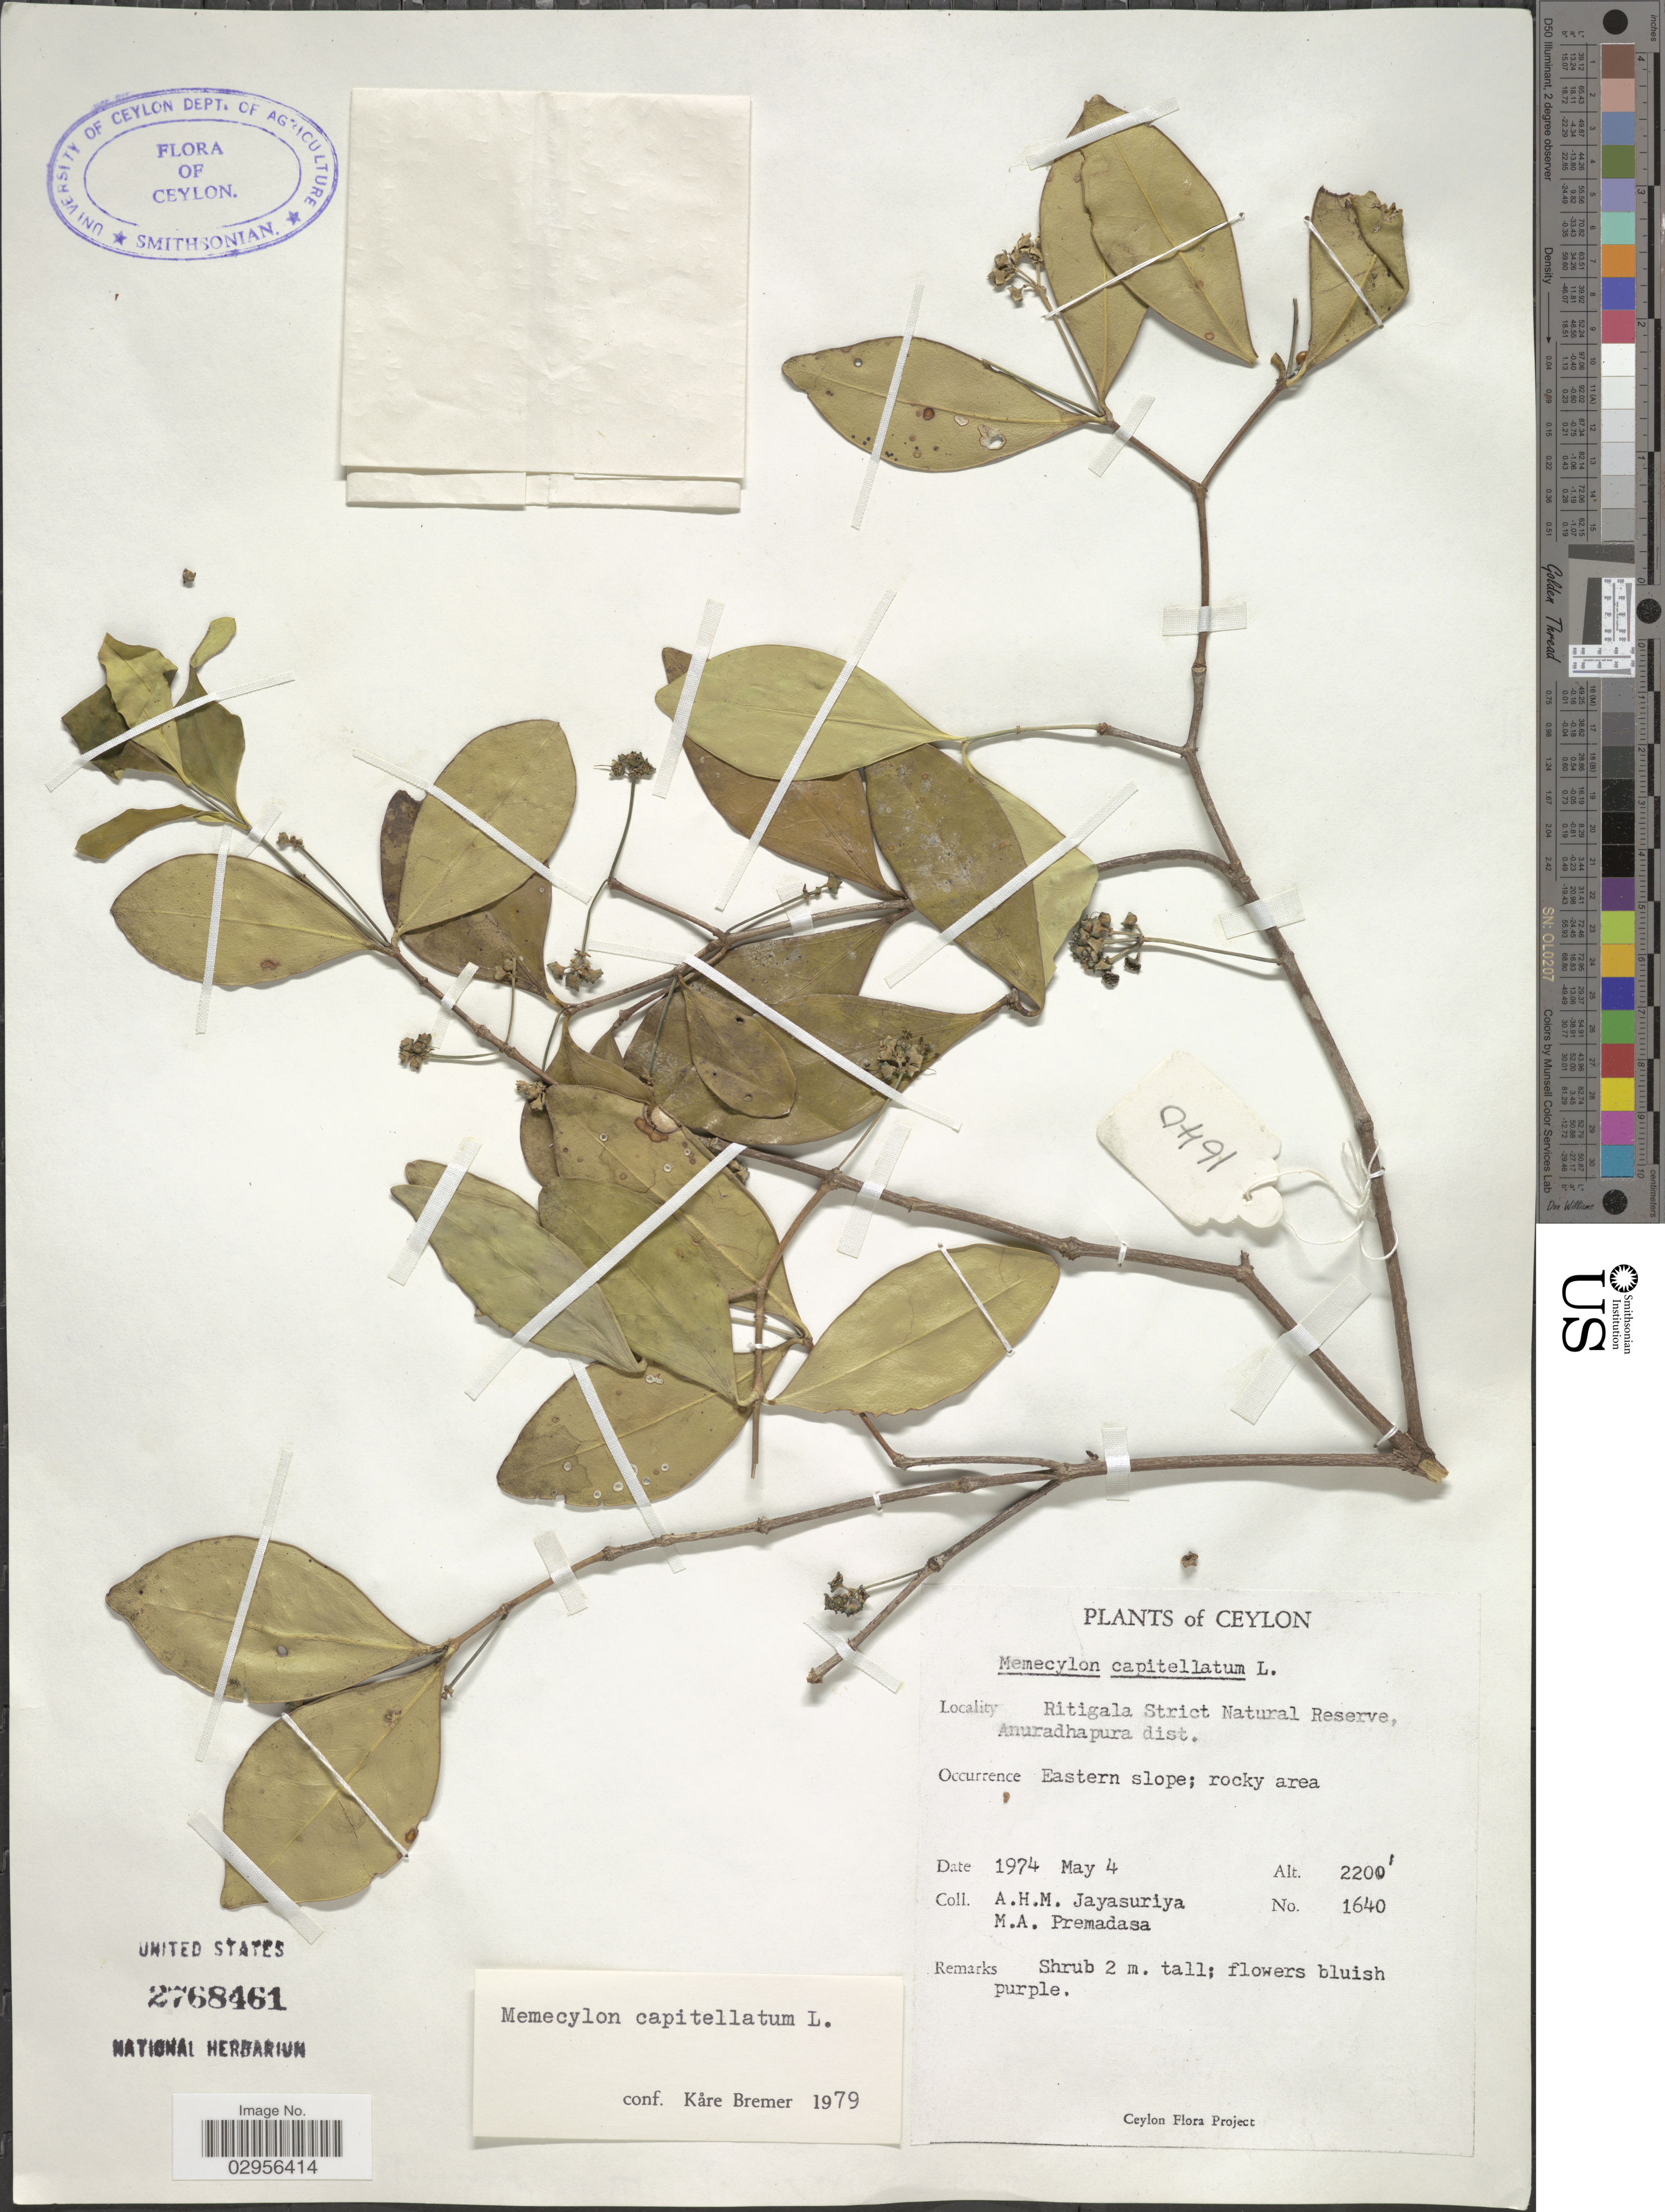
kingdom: Plantae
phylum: Tracheophyta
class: Magnoliopsida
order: Myrtales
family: Melastomataceae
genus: Memecylon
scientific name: Memecylon capitellatum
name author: L.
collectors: A. H. Jayasuriya & M. Premadasa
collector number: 1640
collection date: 1974-05-04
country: Sri Lanka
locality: Ceylon. Ritigala Strict Natural Reserve, Anuradhapura dist. Eastern slope.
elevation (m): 671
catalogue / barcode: US 2768461